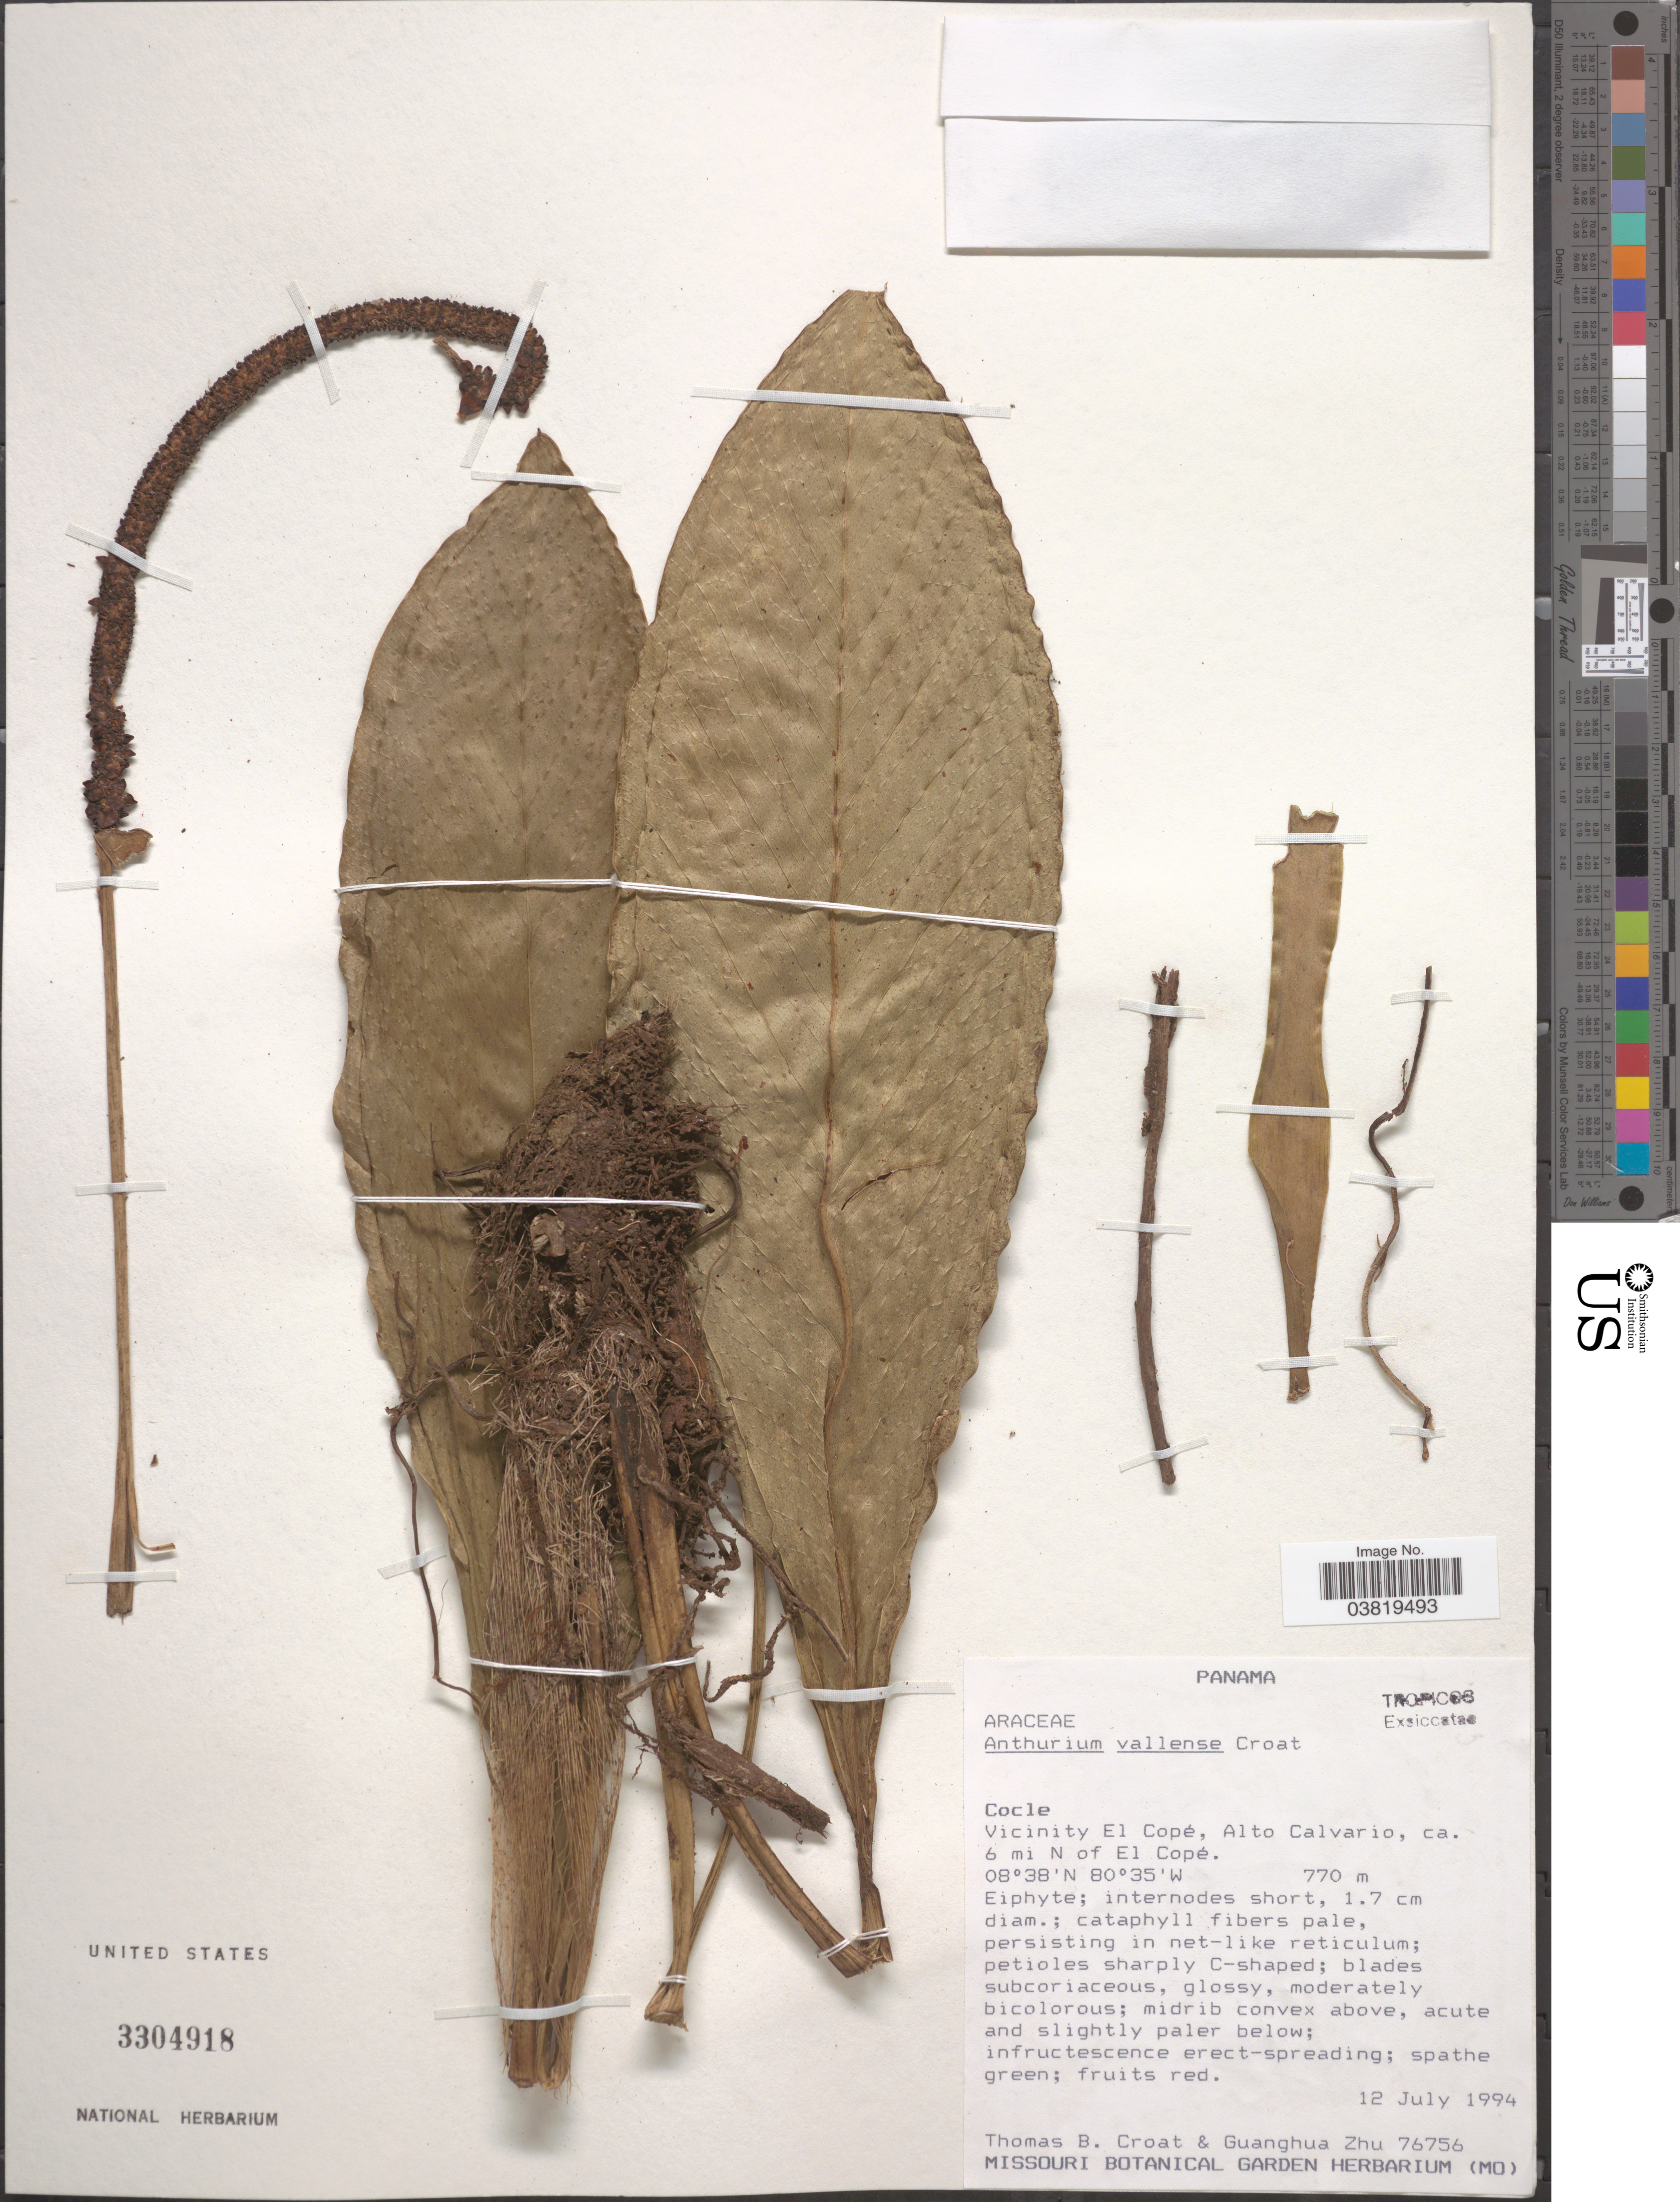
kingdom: Plantae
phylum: Tracheophyta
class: Liliopsida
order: Alismatales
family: Araceae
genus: Anthurium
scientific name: Anthurium vallense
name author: Croat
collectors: T. B. Croat & Zhu Guanghua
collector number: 76756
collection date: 1994-07-12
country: Panama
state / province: Cocle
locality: Vicinity of El Copé, Alto Calvario, ca. 6 mi N of El Copé.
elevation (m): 770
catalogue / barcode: US 3304918